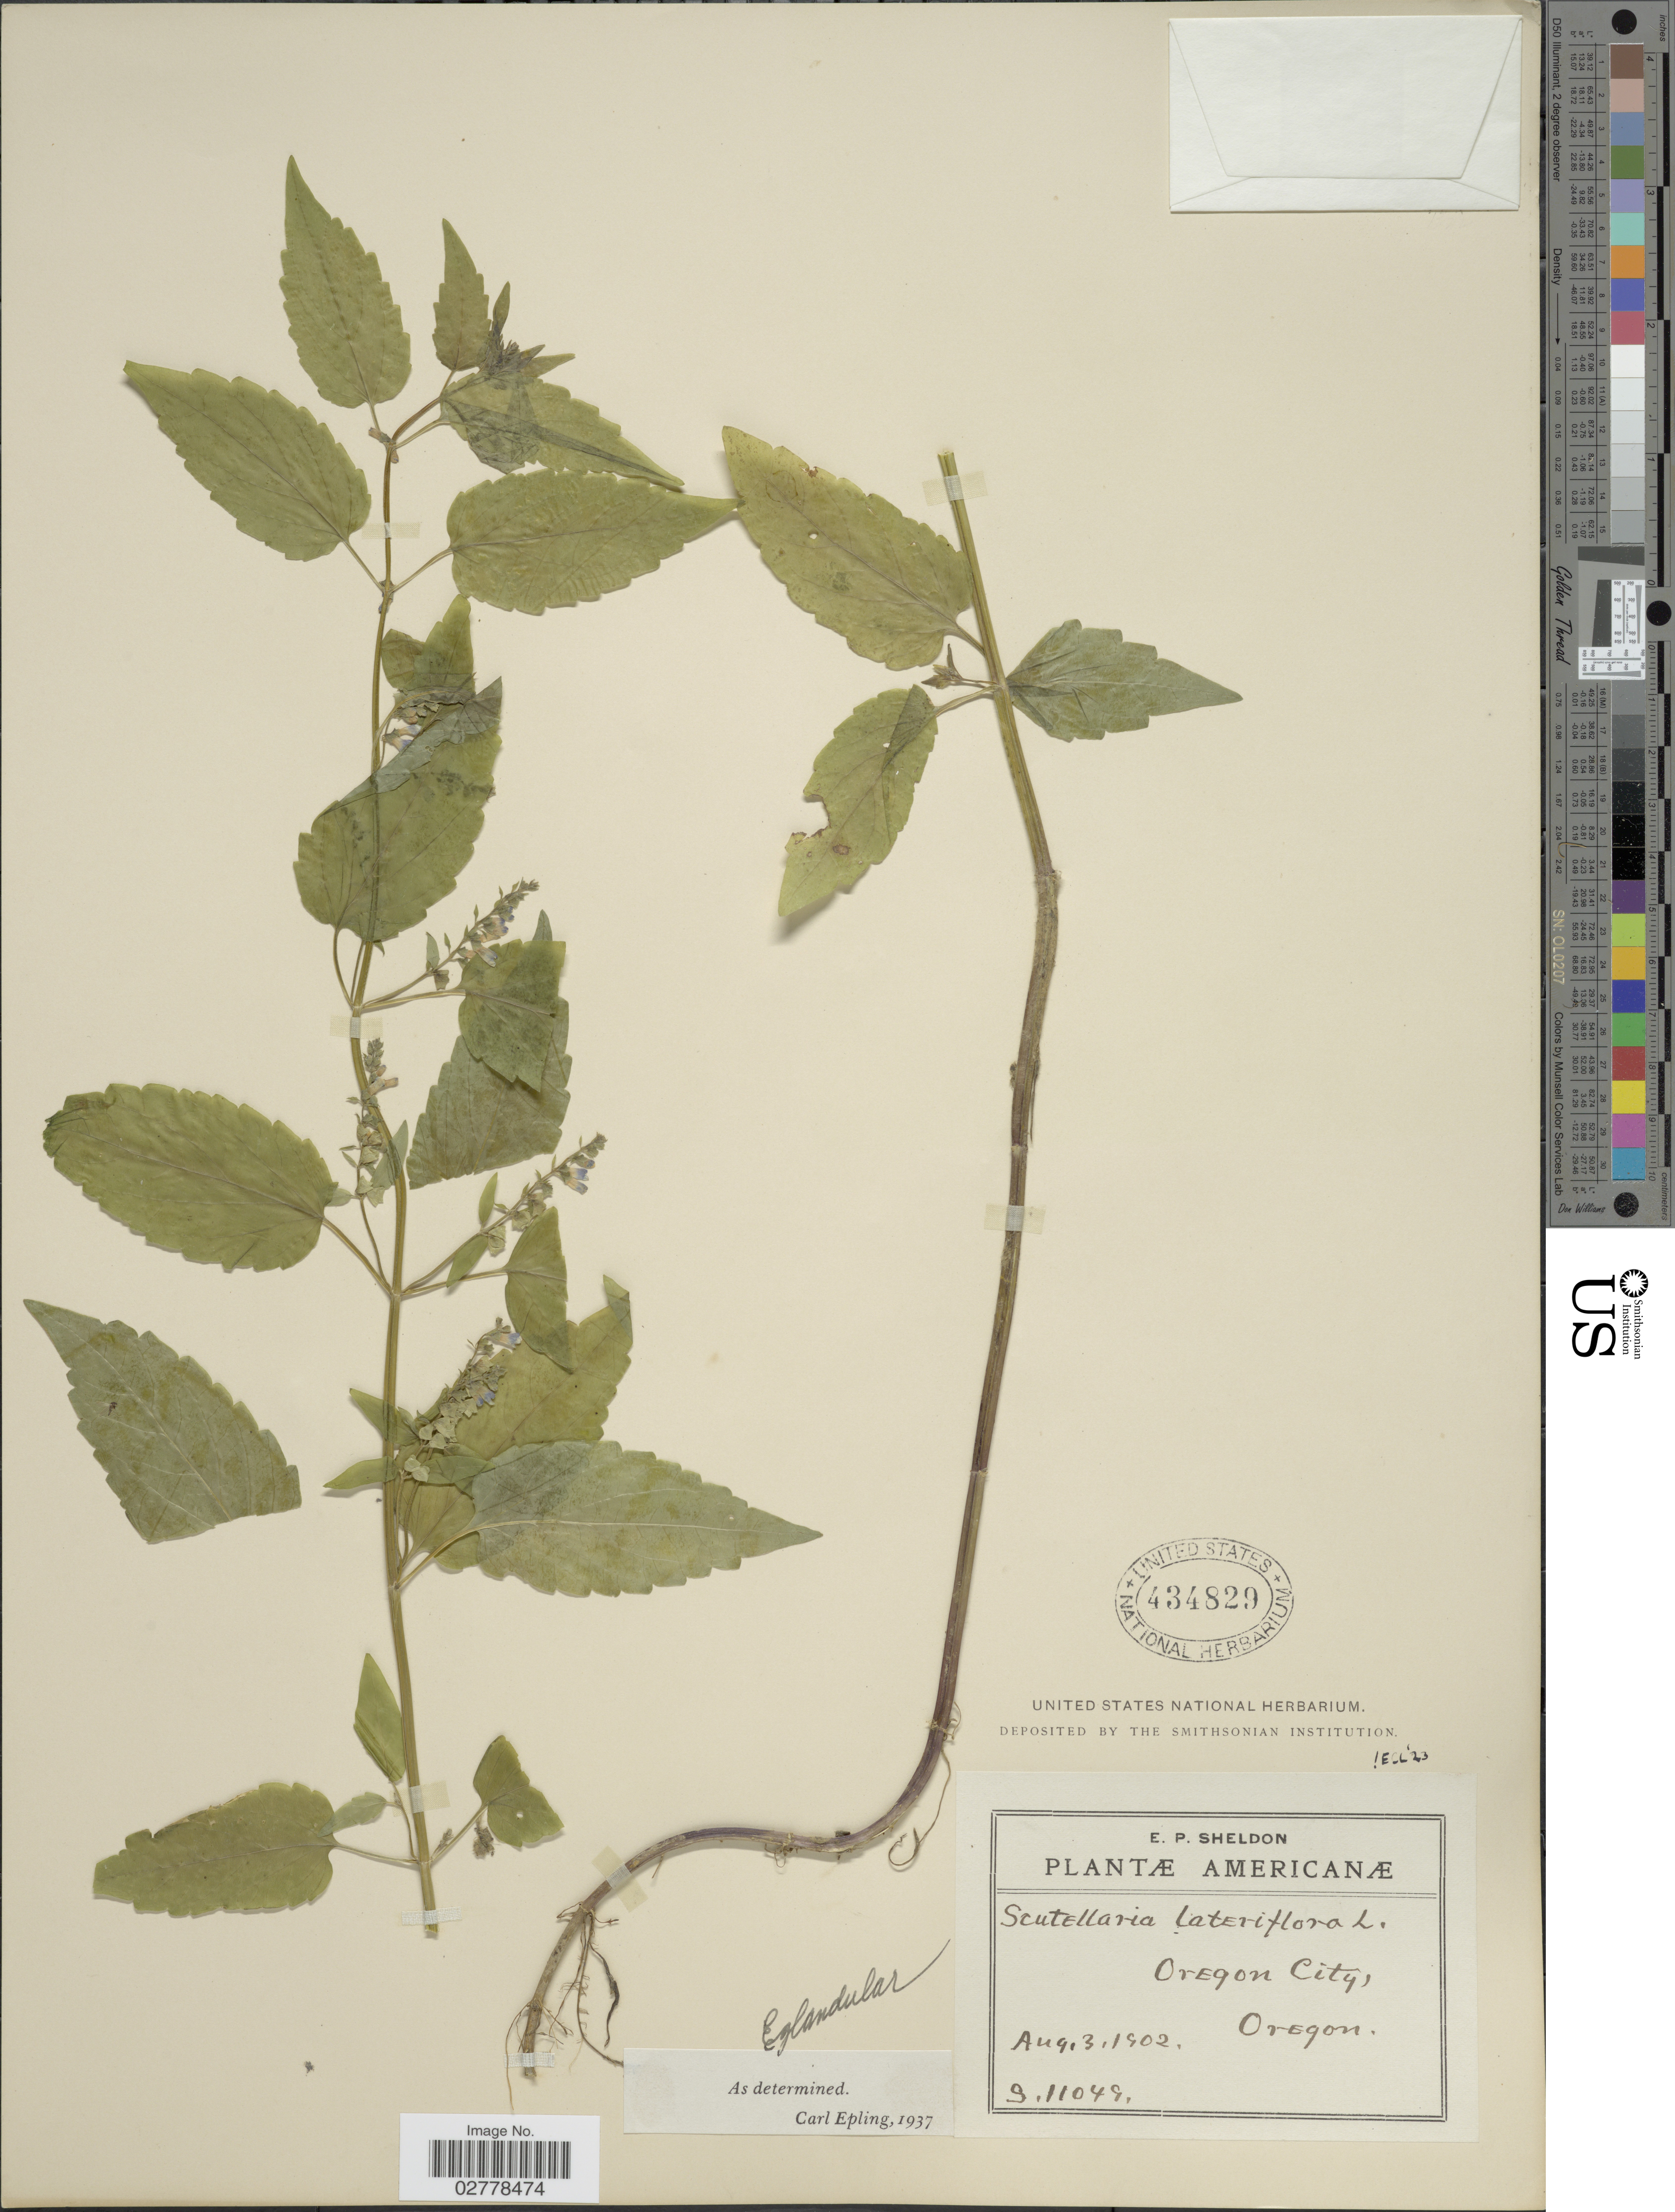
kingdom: Plantae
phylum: Tracheophyta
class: Magnoliopsida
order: Lamiales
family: Lamiaceae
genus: Scutellaria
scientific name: Scutellaria lateriflora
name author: L.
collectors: E. P. Sheldon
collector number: S.11049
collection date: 1902-08-03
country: United States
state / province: Oregon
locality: Oregon City.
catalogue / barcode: US 434829